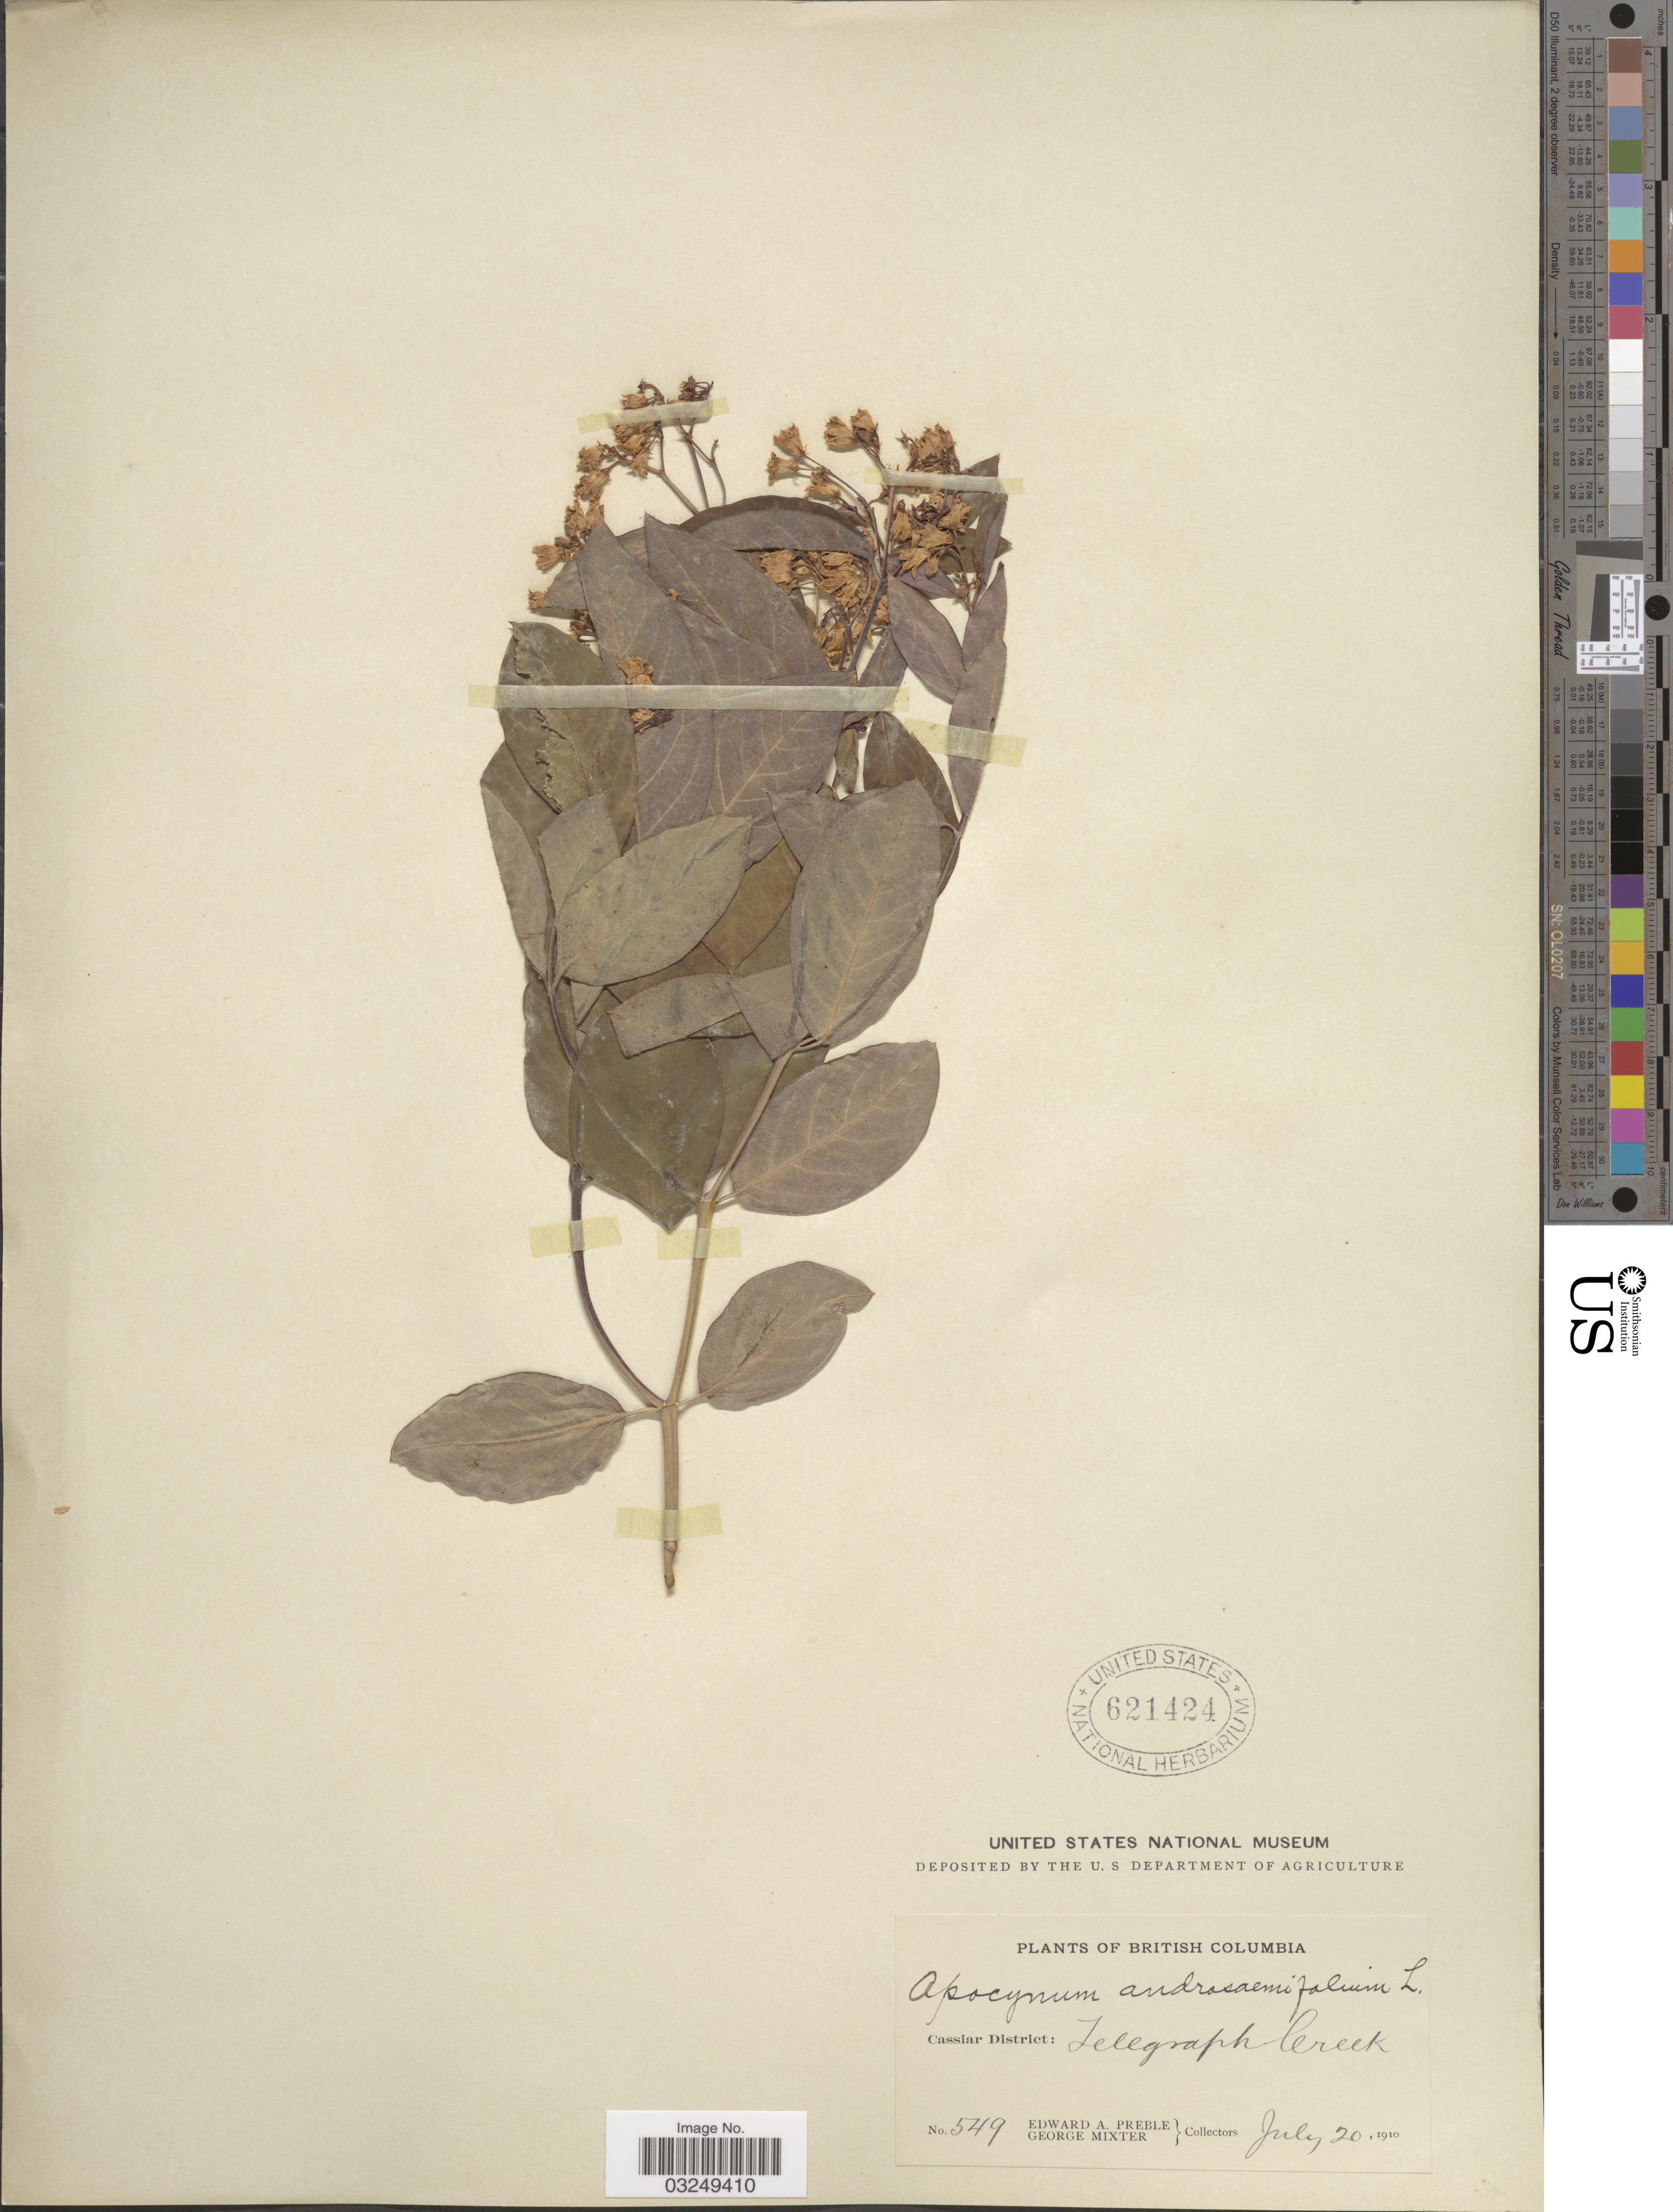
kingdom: Plantae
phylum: Tracheophyta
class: Magnoliopsida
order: Gentianales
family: Apocynaceae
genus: Apocynum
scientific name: Apocynum androsaemifolium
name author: L.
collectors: E. Preble & G. Mixter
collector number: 549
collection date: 1910-07-20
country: Canada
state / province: British Columbia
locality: Cassiar District: Telegraph Creek.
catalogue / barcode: US 621424